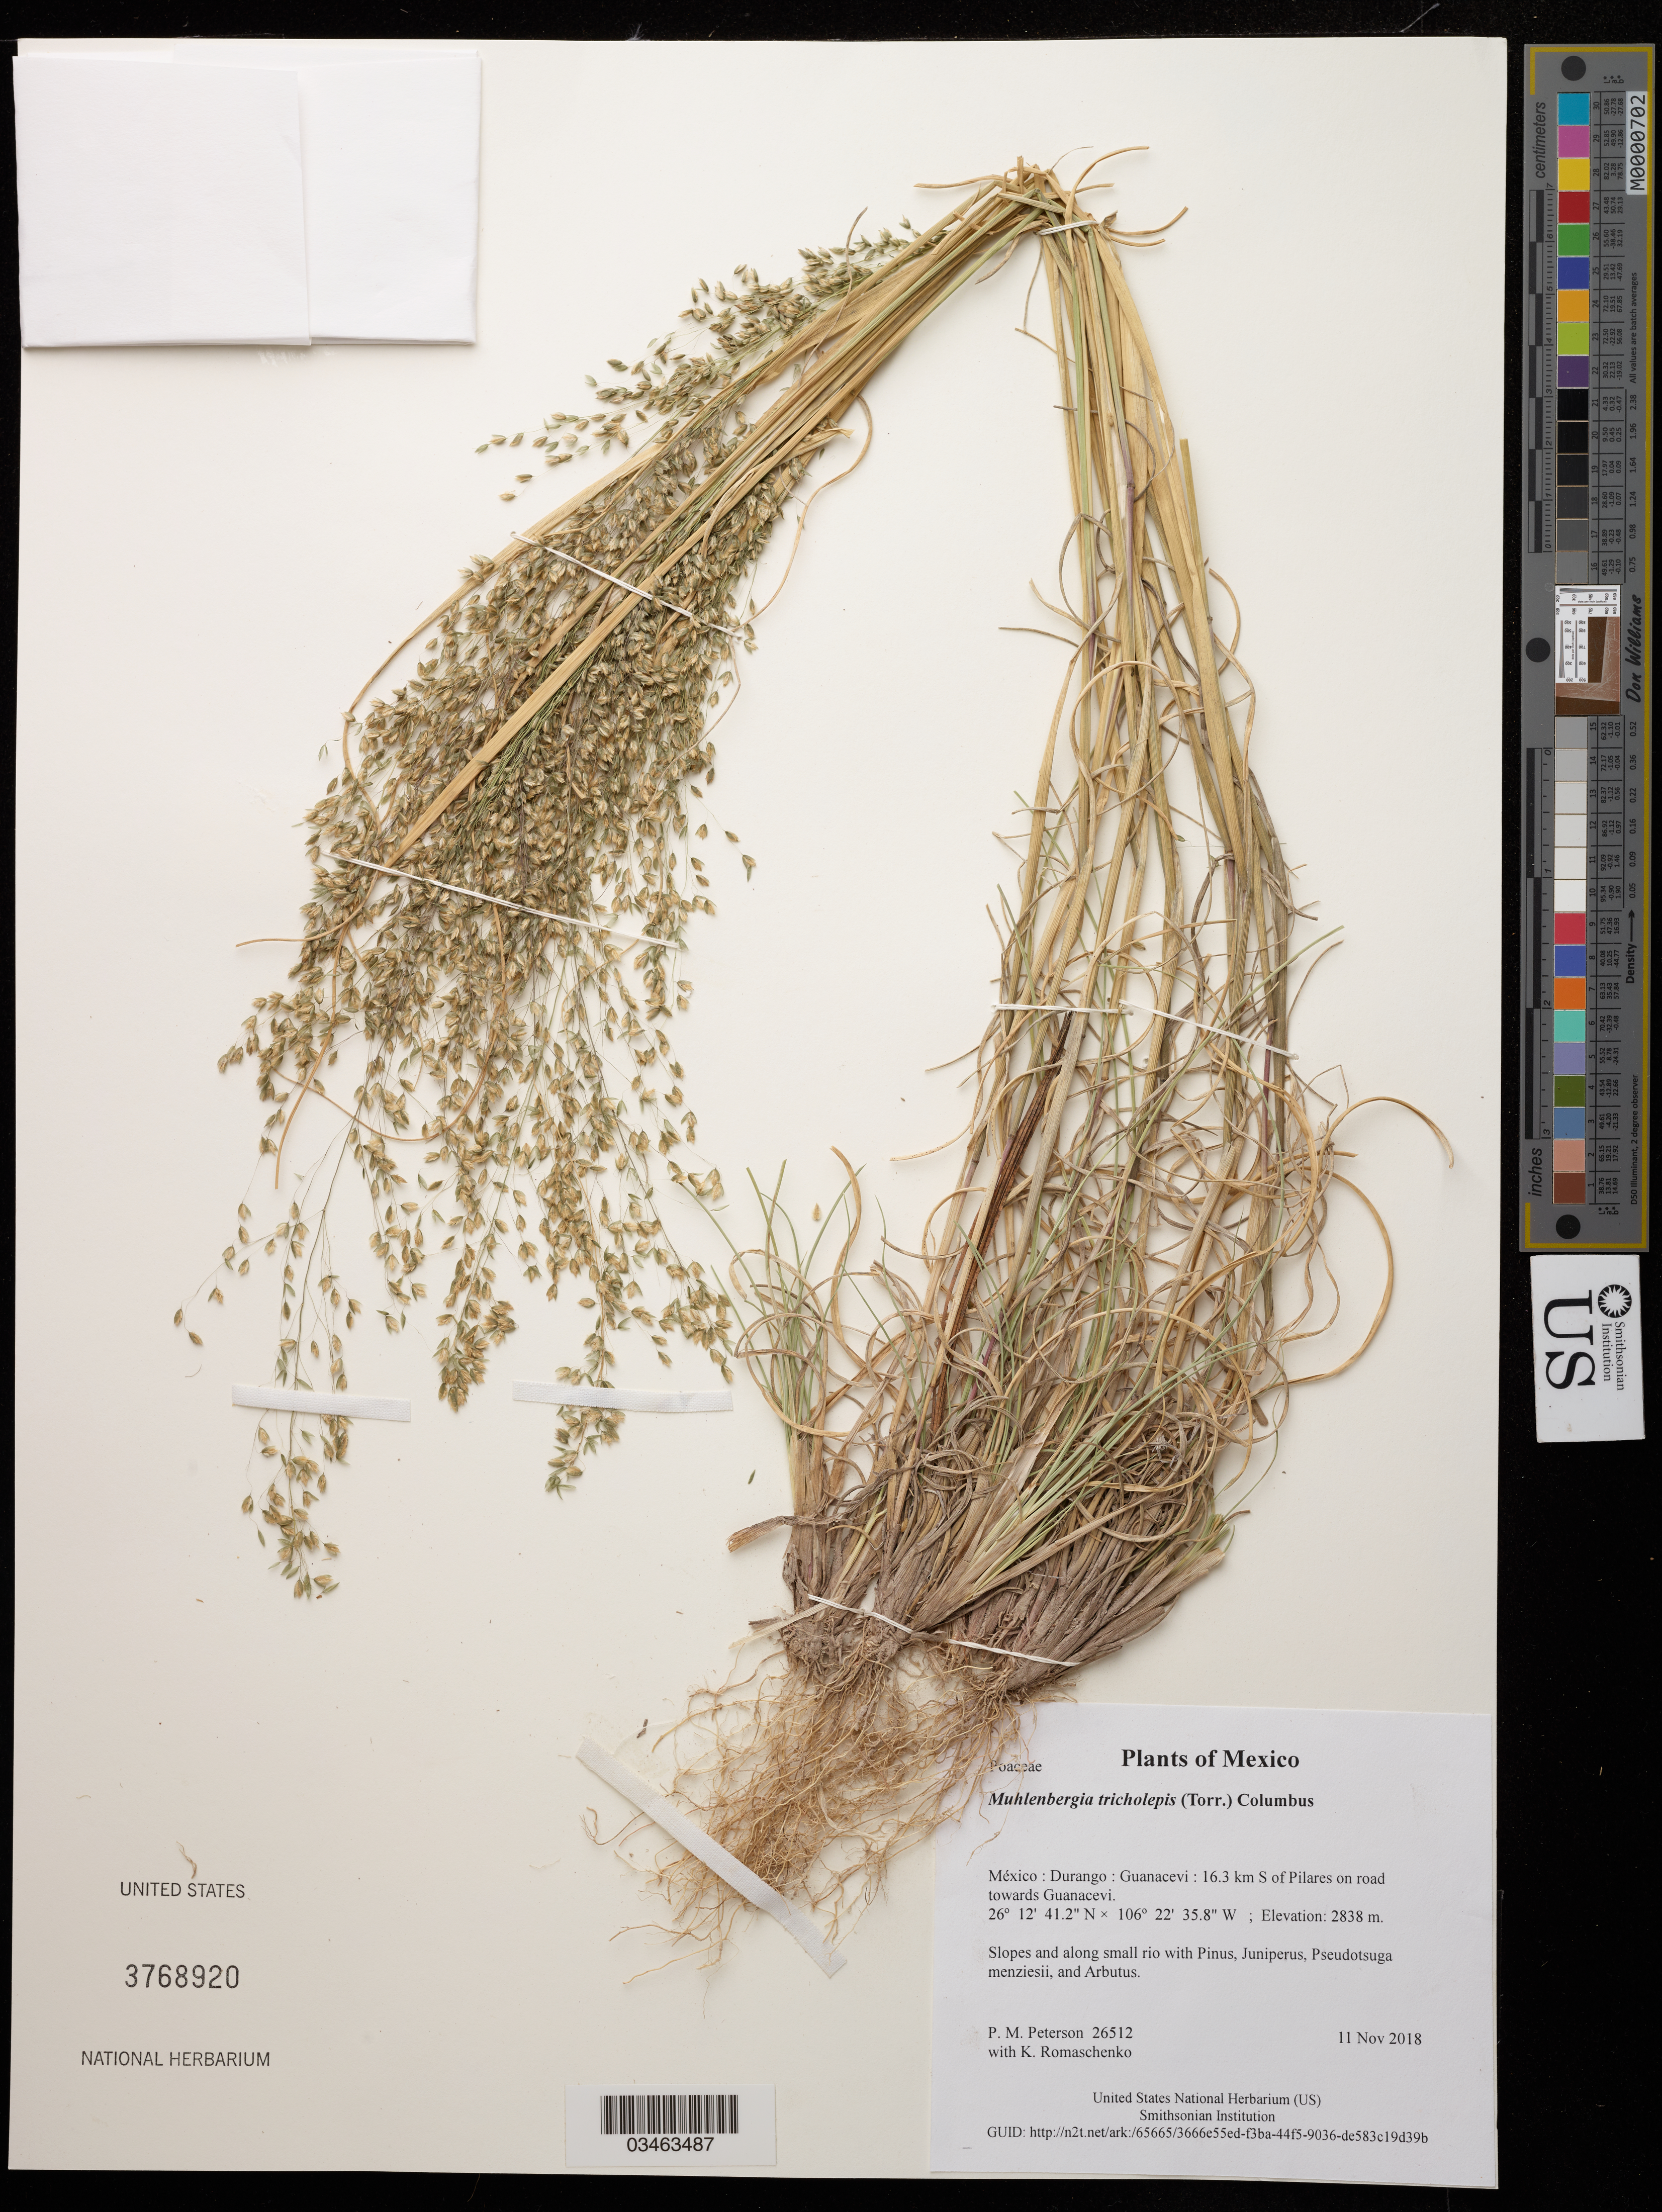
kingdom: Plantae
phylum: Tracheophyta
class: Liliopsida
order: Poales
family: Poaceae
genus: Muhlenbergia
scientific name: Muhlenbergia tricholepis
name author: (Torr.) Columbus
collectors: P. M. Peterson & K. Romaschenko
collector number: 26512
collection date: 2018-11-11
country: México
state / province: Durango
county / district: Guanacevi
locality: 16.3 km S of Pilares on road towards Guanacevi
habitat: Slopes and along small rio with Pinus, Juniperus, Pseudotsuga menziesii, and Arbutus.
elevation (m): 2838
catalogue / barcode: US 3768920